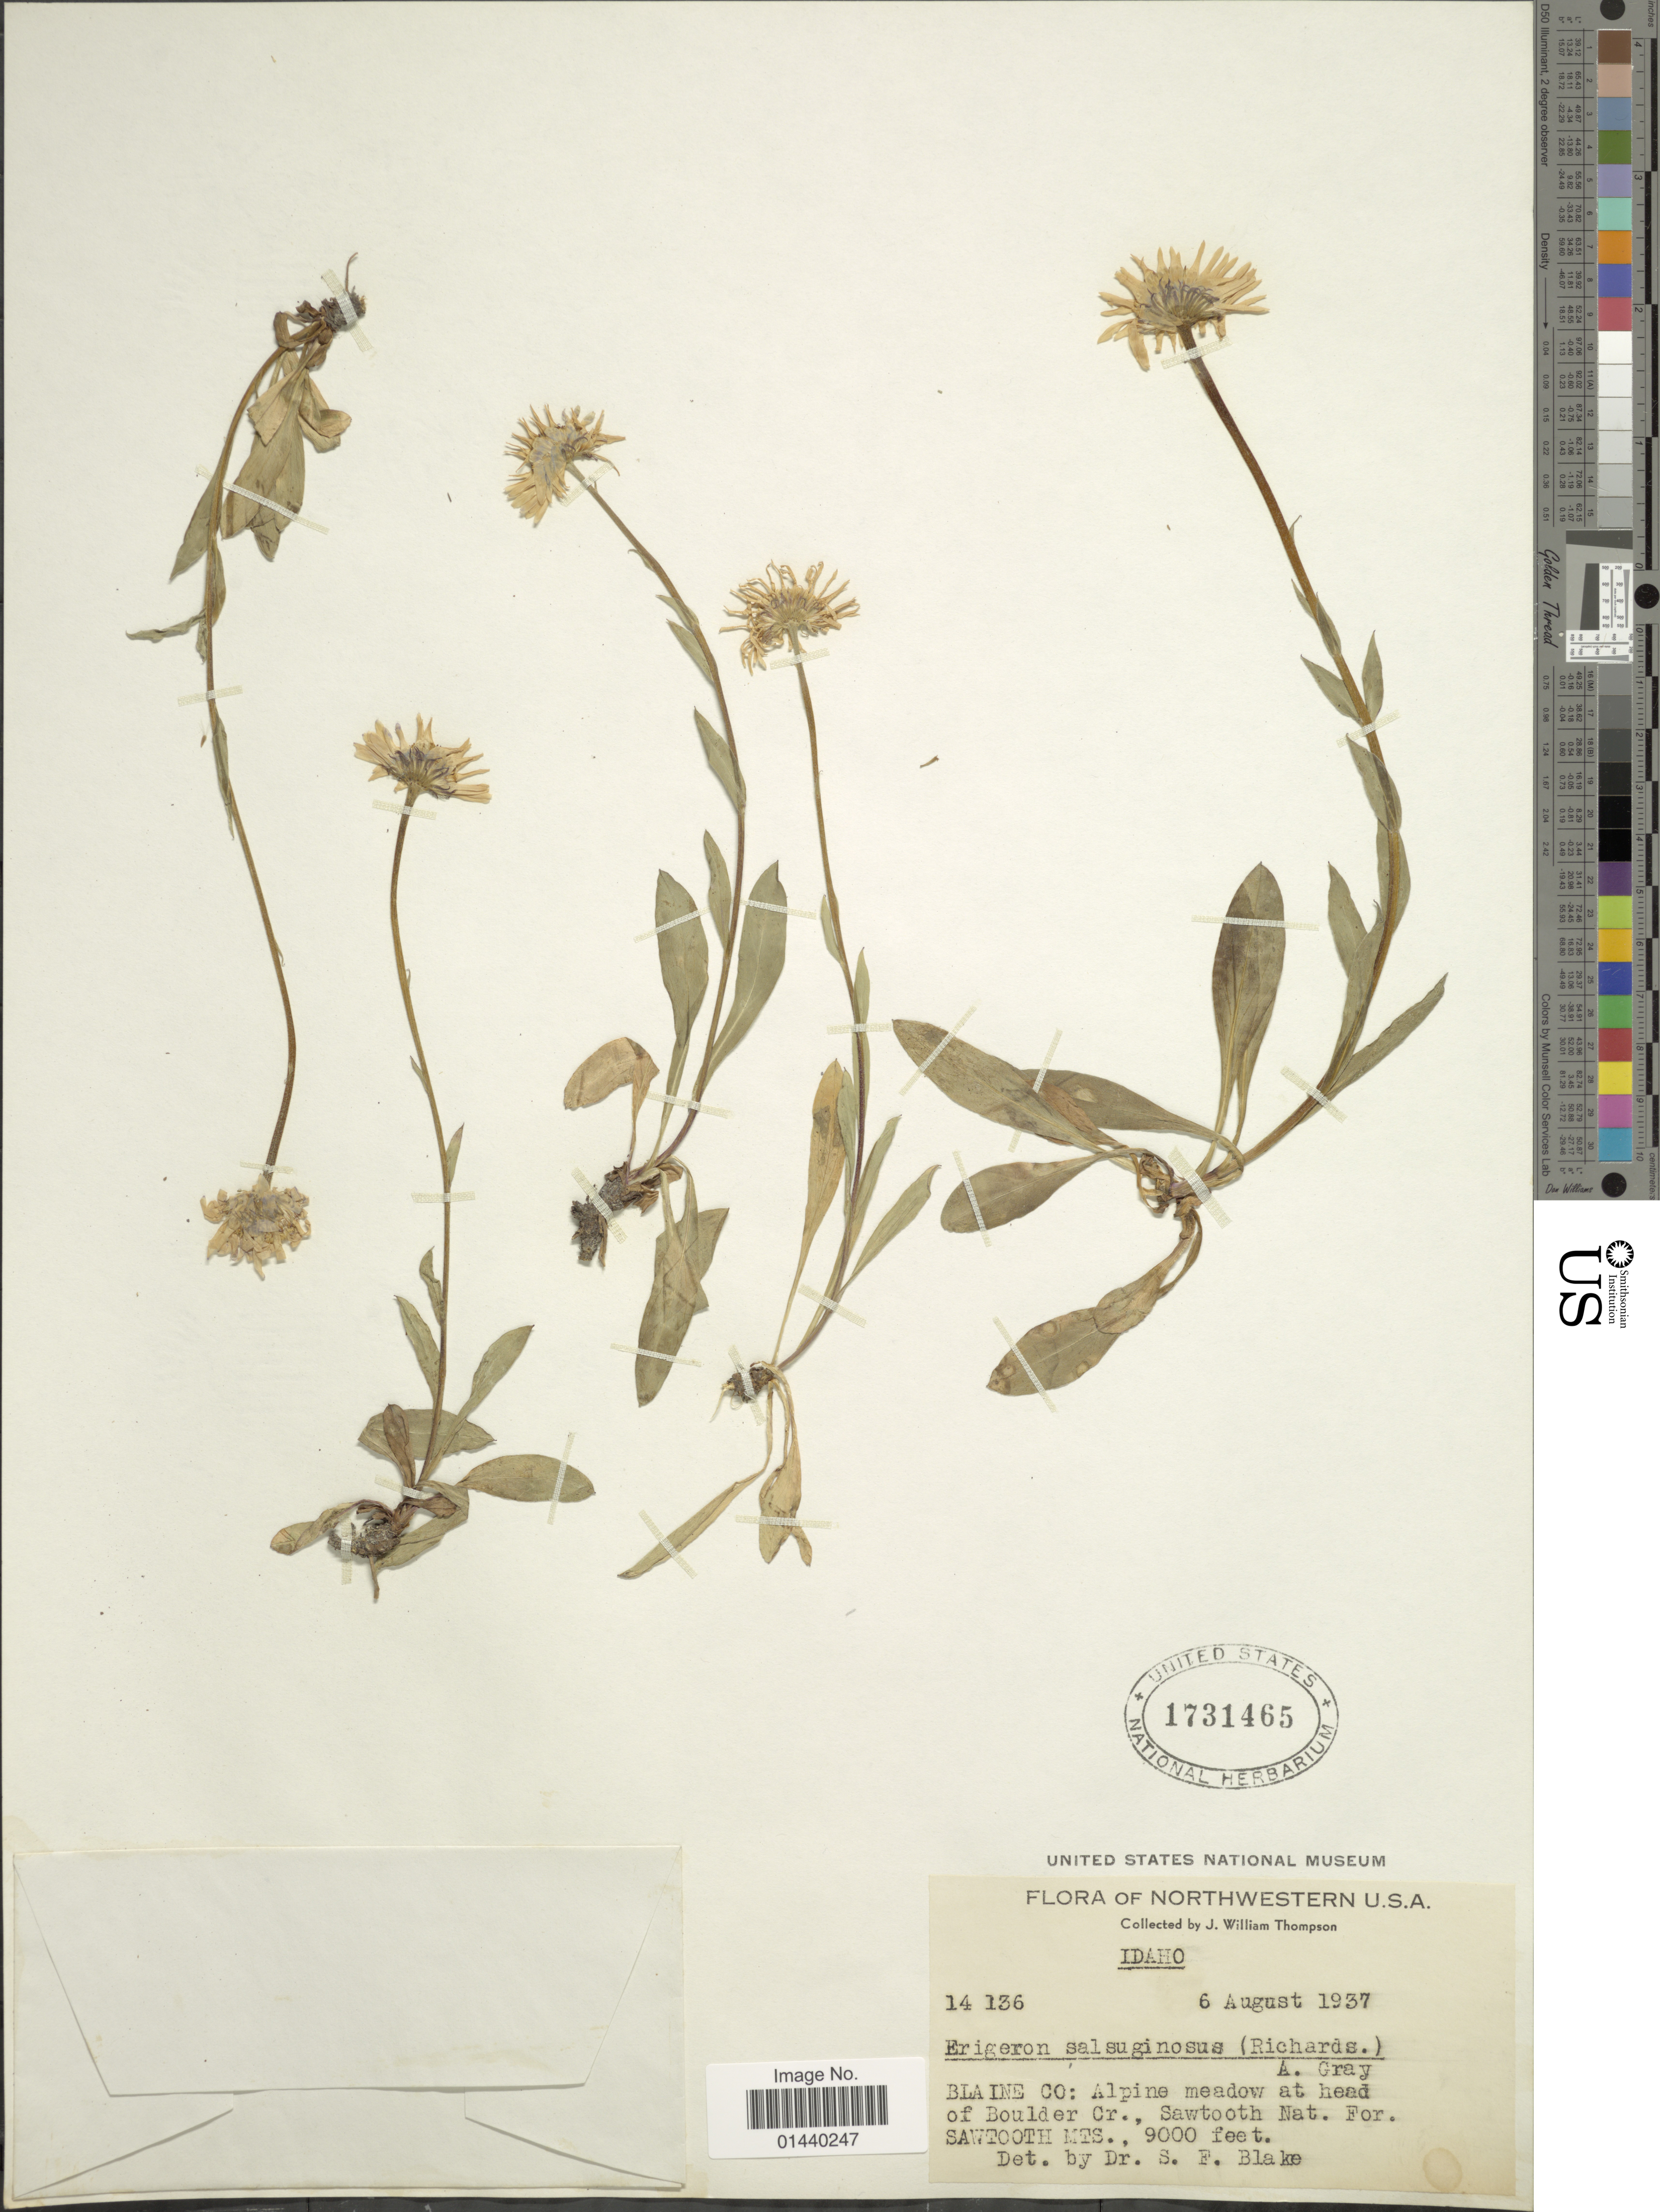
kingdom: Plantae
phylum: Tracheophyta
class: Magnoliopsida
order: Asterales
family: Asteraceae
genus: Erigeron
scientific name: Erigeron salsuginosus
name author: (Richardson ex R. Br.) A. Gray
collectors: J. W. Thompson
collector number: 14136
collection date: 1937-08-06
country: United States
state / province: Idaho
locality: Northwestern U.S.A. Blaine Co: Alpine meadow at head of Boulder Cr., Sawtooth Nat. For. Sawtooth Mts.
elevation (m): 2743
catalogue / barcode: US 1731465